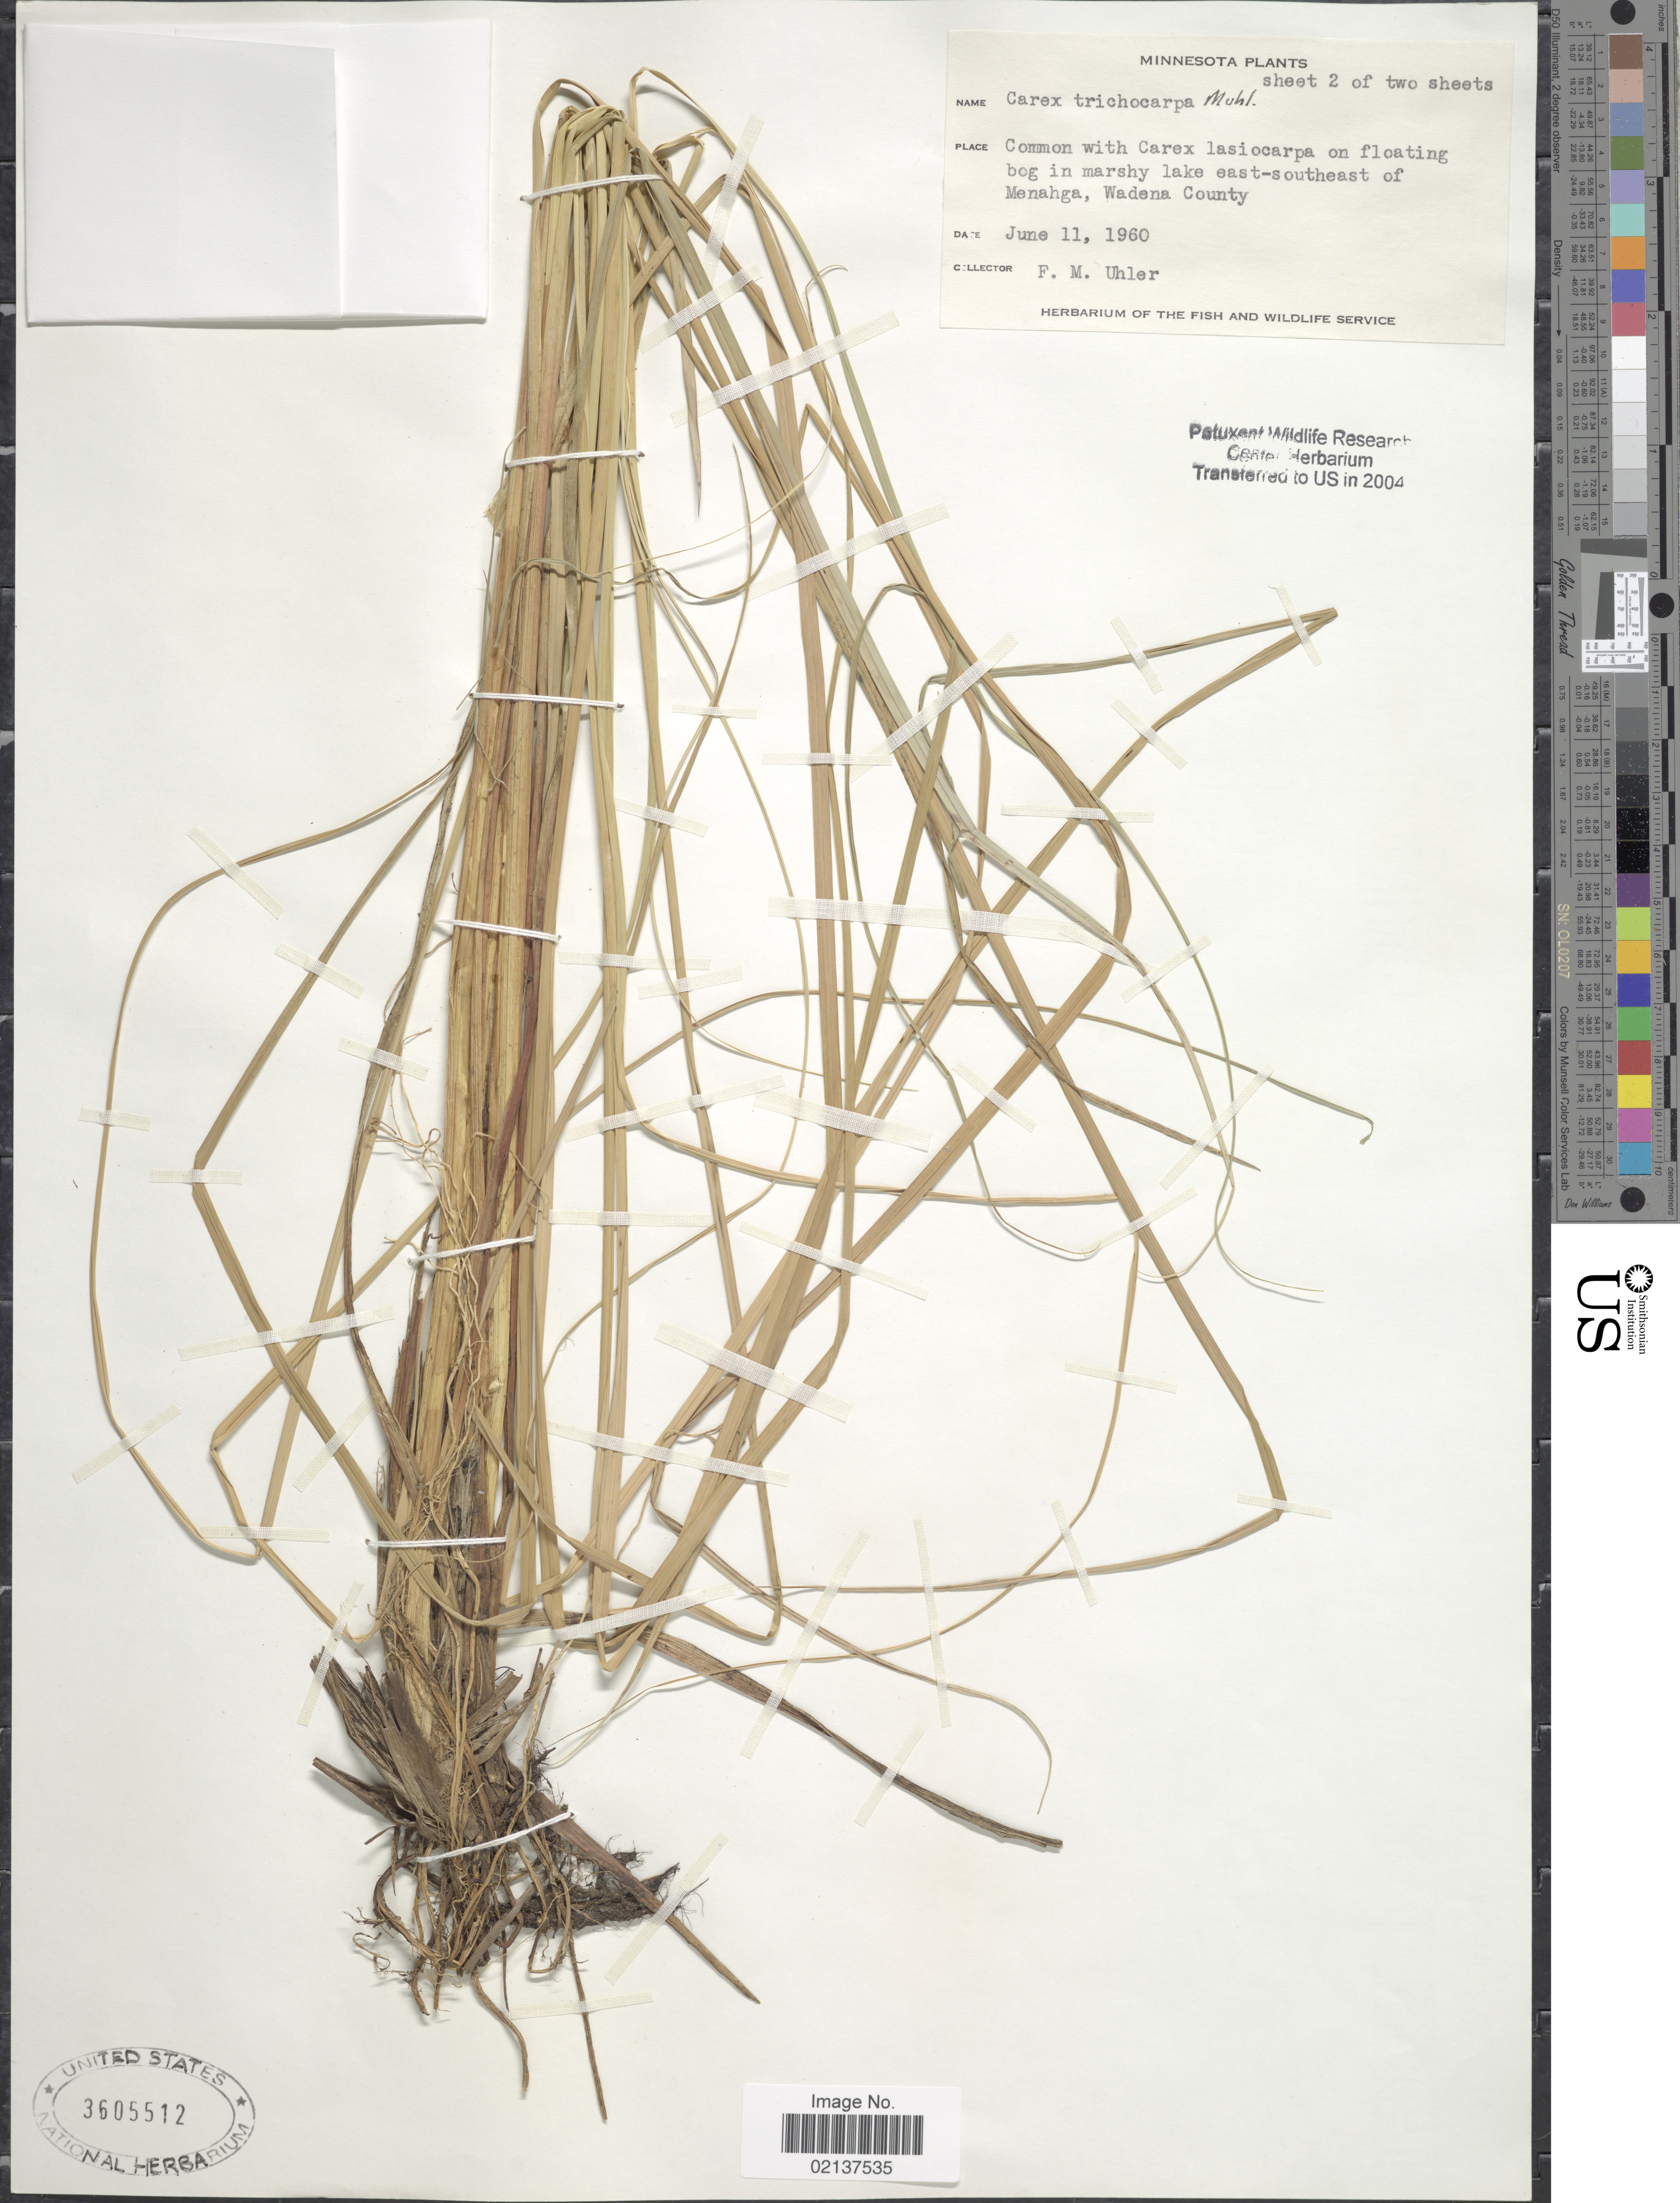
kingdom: Plantae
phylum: Tracheophyta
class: Liliopsida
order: Poales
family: Cyperaceae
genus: Carex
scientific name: Carex trichocarpa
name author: Muhl. ex Willd.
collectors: F. M. Uhler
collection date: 1960-06-11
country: United States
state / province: Minnesota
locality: In marshy lake east-southeast of Menahga, Wadena County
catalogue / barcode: US 3605512